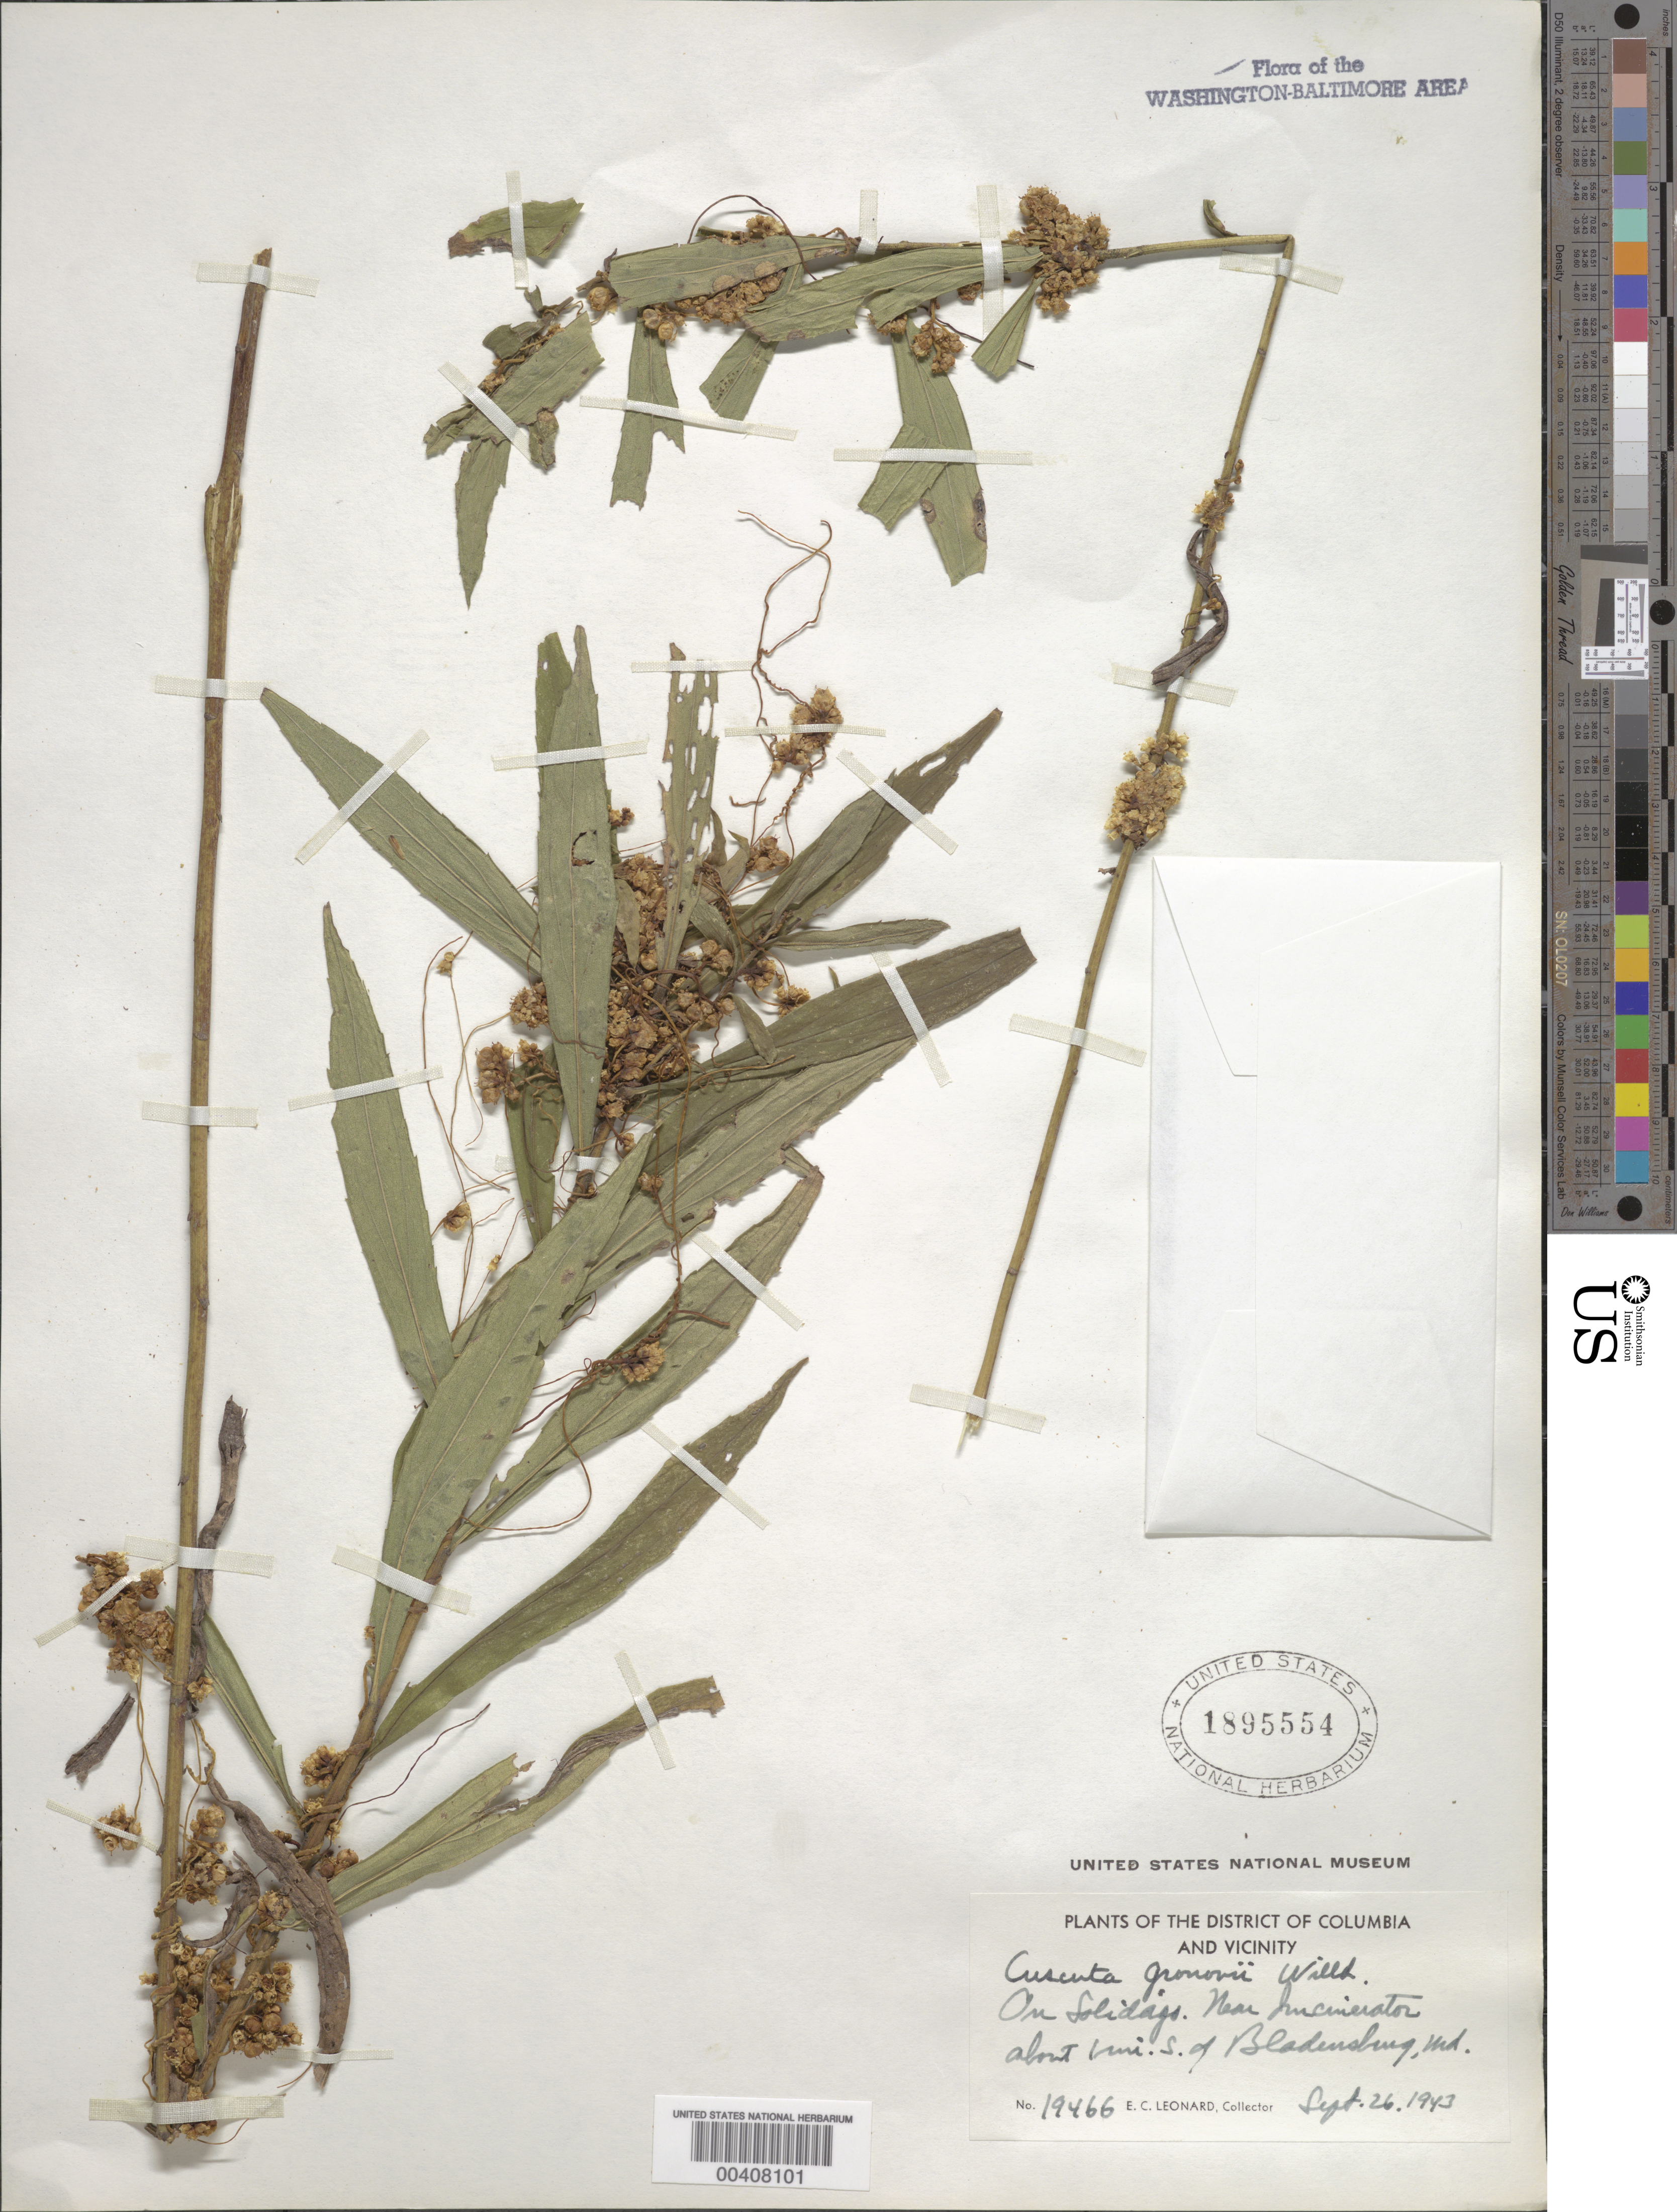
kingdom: Plantae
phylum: Tracheophyta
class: Magnoliopsida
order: Solanales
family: Convolvulaceae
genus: Cuscuta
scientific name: Cuscuta gronovii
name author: Willd. ex Schult.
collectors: E. C. Leonard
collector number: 19466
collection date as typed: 26 Sep 1943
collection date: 1943-09-26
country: United States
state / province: Maryland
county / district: Prince George's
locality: Near Incinerator about 1 mi. S of Bladensburg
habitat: On solidago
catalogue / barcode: US 1895554